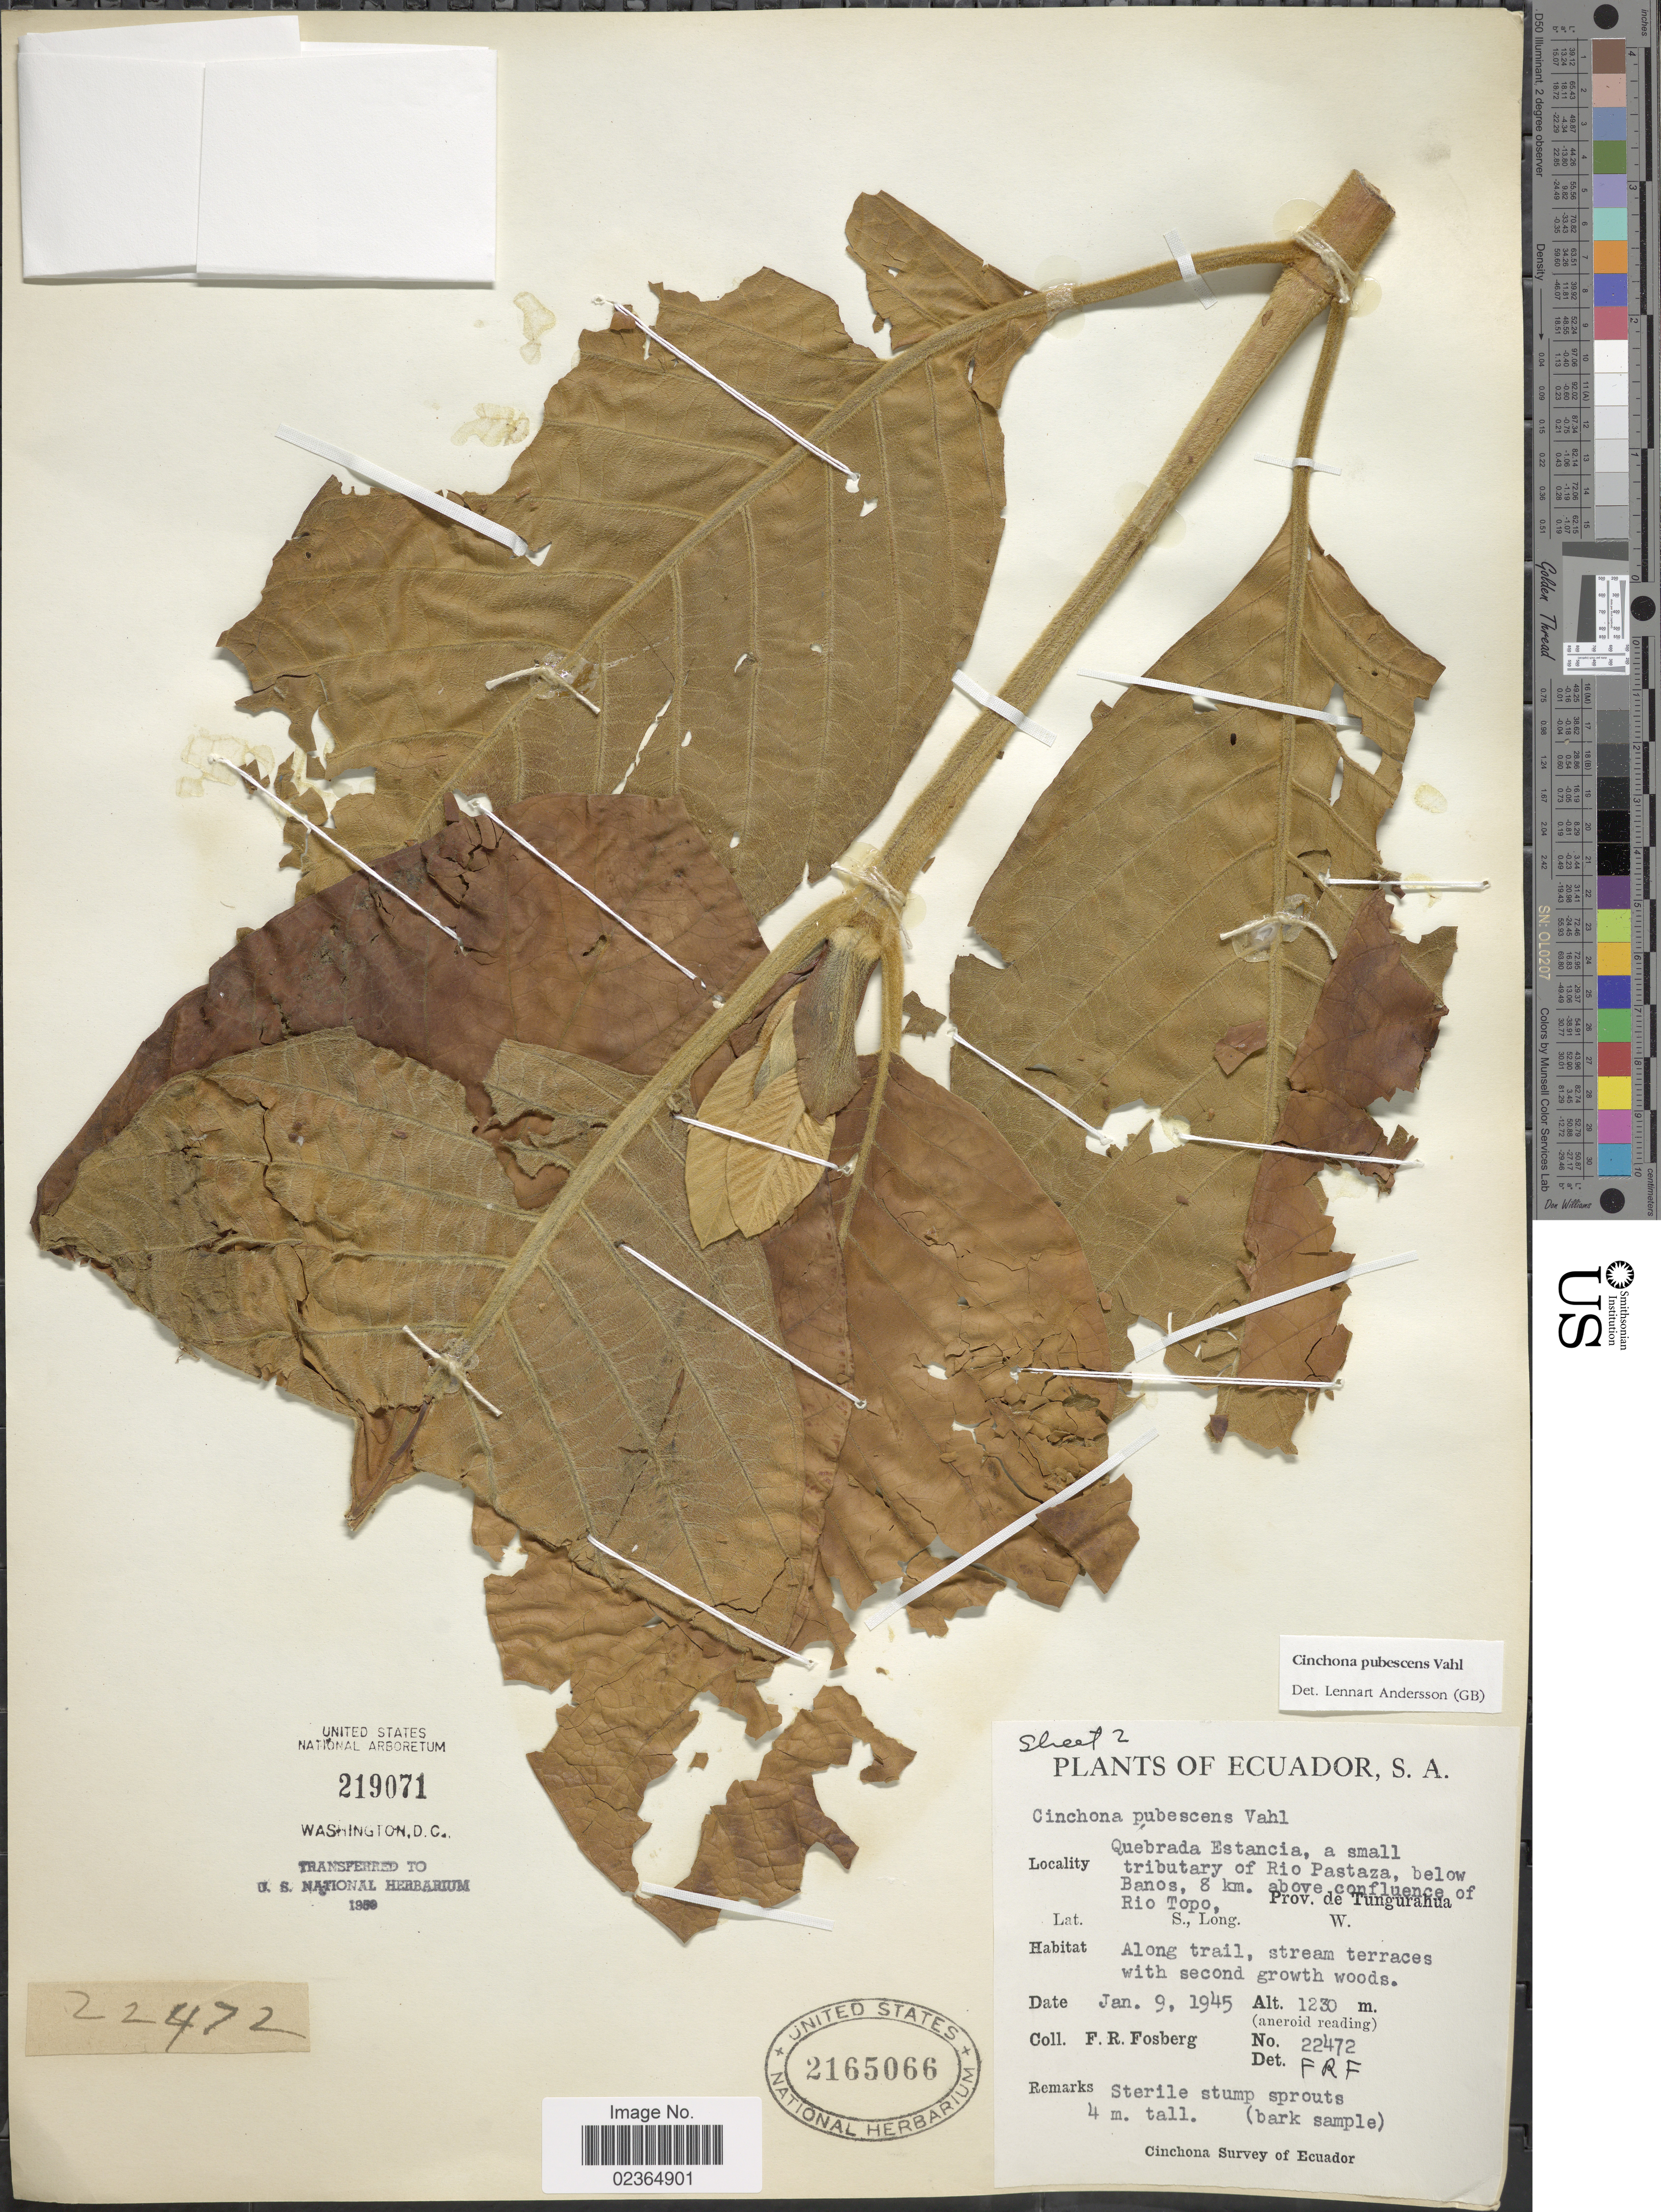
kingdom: Plantae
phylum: Tracheophyta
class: Magnoliopsida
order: Gentianales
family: Rubiaceae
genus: Cinchona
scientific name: Cinchona pubescens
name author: Vahl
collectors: F. R. Fosberg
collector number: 22472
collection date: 1945-01-09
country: Ecuador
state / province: Tungurahua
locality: Quebrada Estancia, a small tributary of Rio Pastaza, below Banos, 8 km. above confluence of Rio Topo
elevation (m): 1230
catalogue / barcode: US 2165066